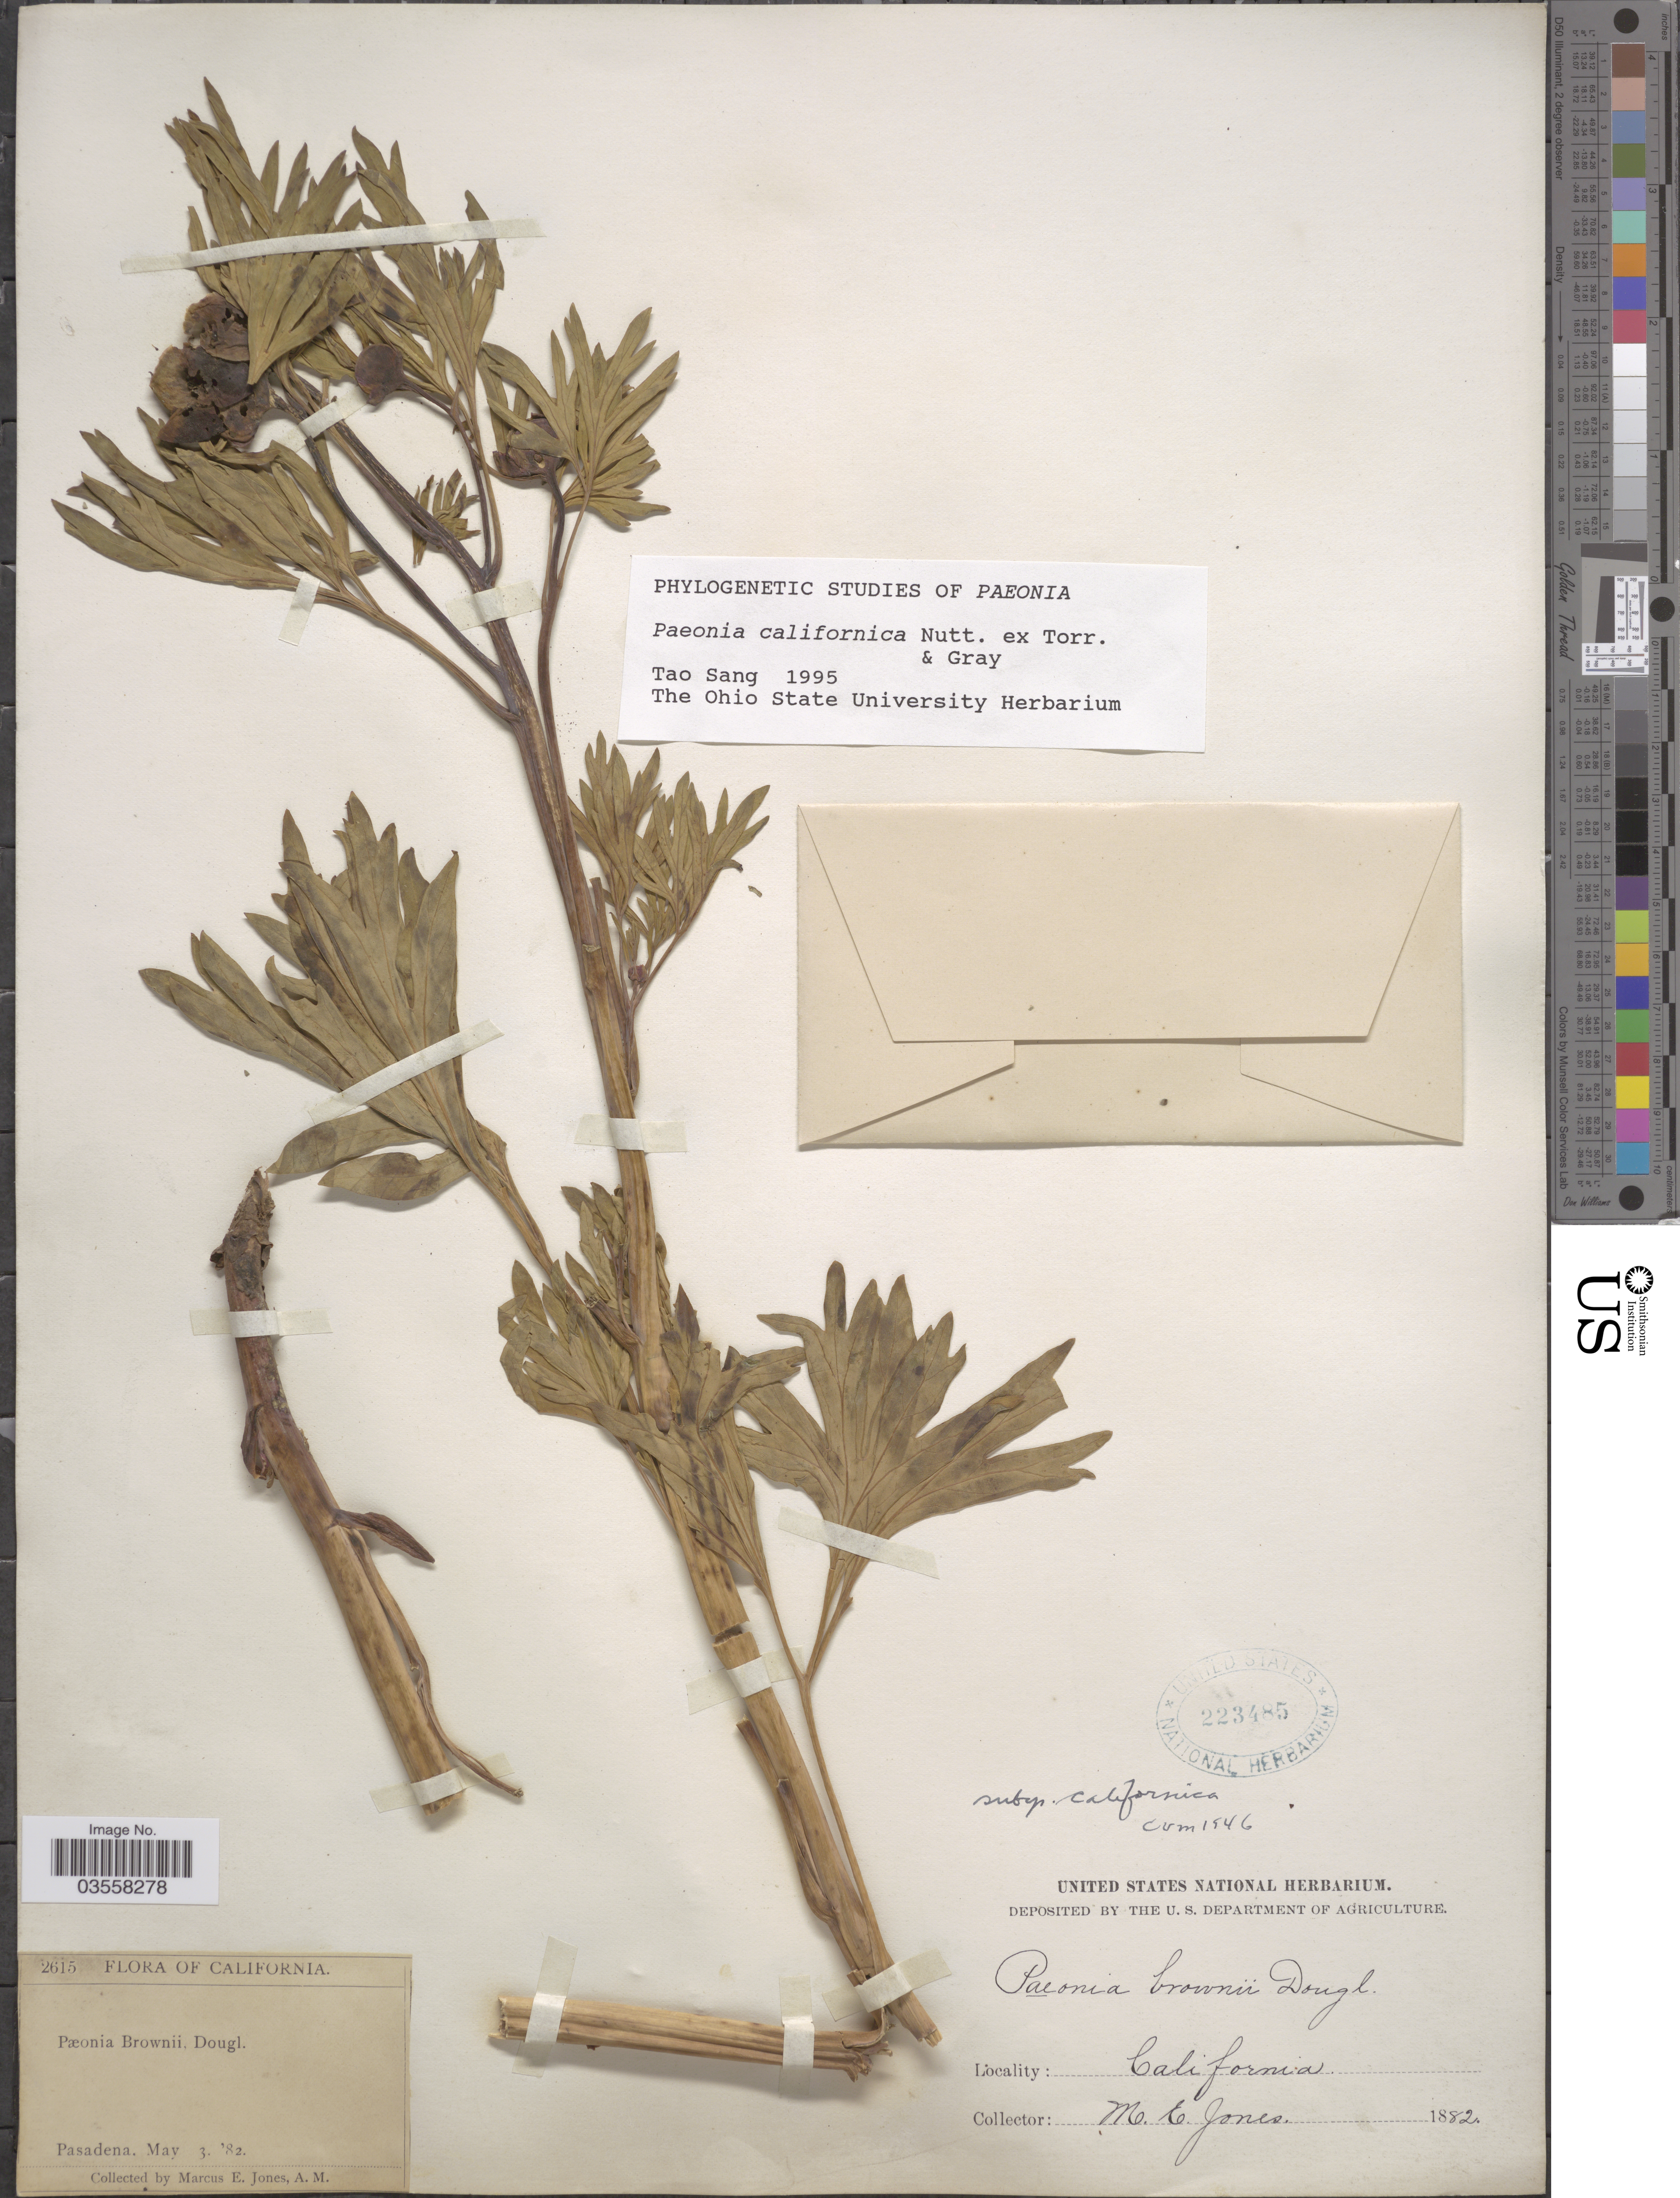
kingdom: Plantae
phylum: Tracheophyta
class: Magnoliopsida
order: Saxifragales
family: Paeoniaceae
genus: Paeonia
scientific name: Paeonia californica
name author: Nutt. ex Torr. & A. Gray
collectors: M. E. Jones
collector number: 2615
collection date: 1882-05-03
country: United States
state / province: California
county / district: Los Angeles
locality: Pasadena.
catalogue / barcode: US 223485